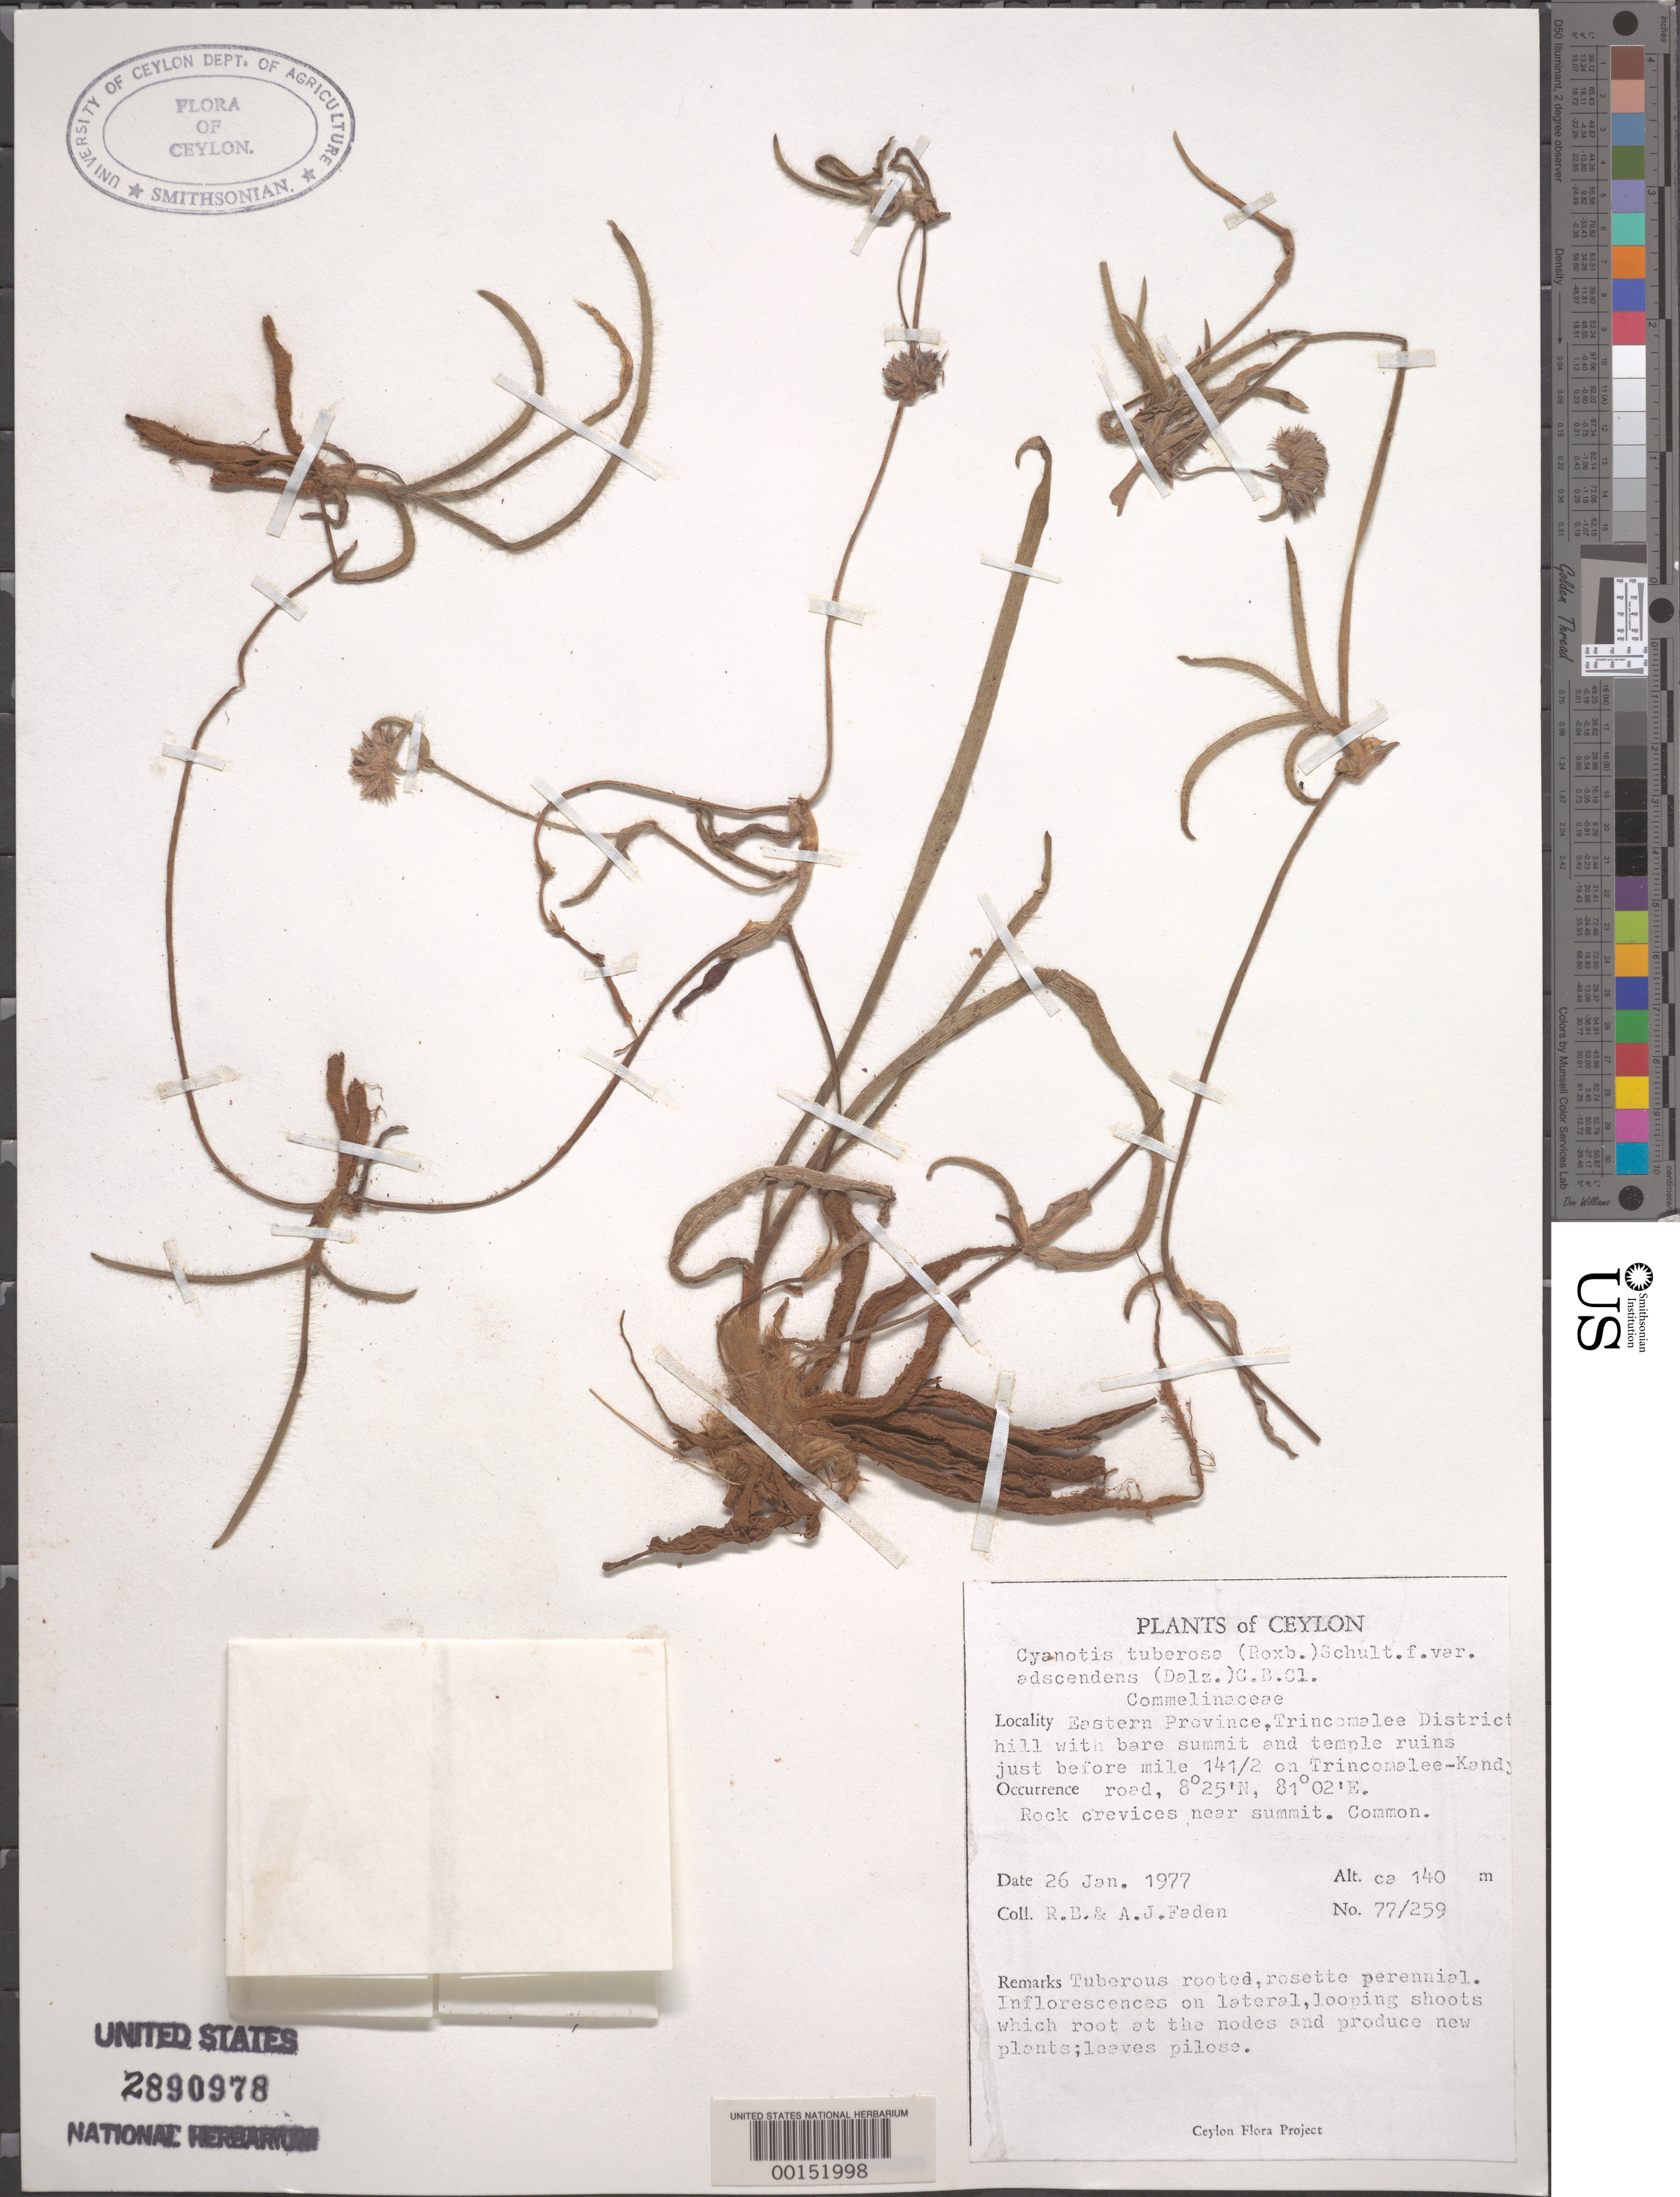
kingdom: Plantae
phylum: Tracheophyta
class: Liliopsida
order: Commelinales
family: Commelinaceae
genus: Cyanotis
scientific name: Cyanotis tuberosa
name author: (Roxb.) Schult. & Schult. f.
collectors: R. B. Faden & A. J. Faden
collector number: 77/259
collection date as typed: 26 Jan 1977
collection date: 1977-01-26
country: Sri Lanka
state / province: Eastern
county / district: Trincomalee Dist.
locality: Trincomalee-kandy road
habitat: Rock crevices near summit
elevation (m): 140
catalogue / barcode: US 2890978